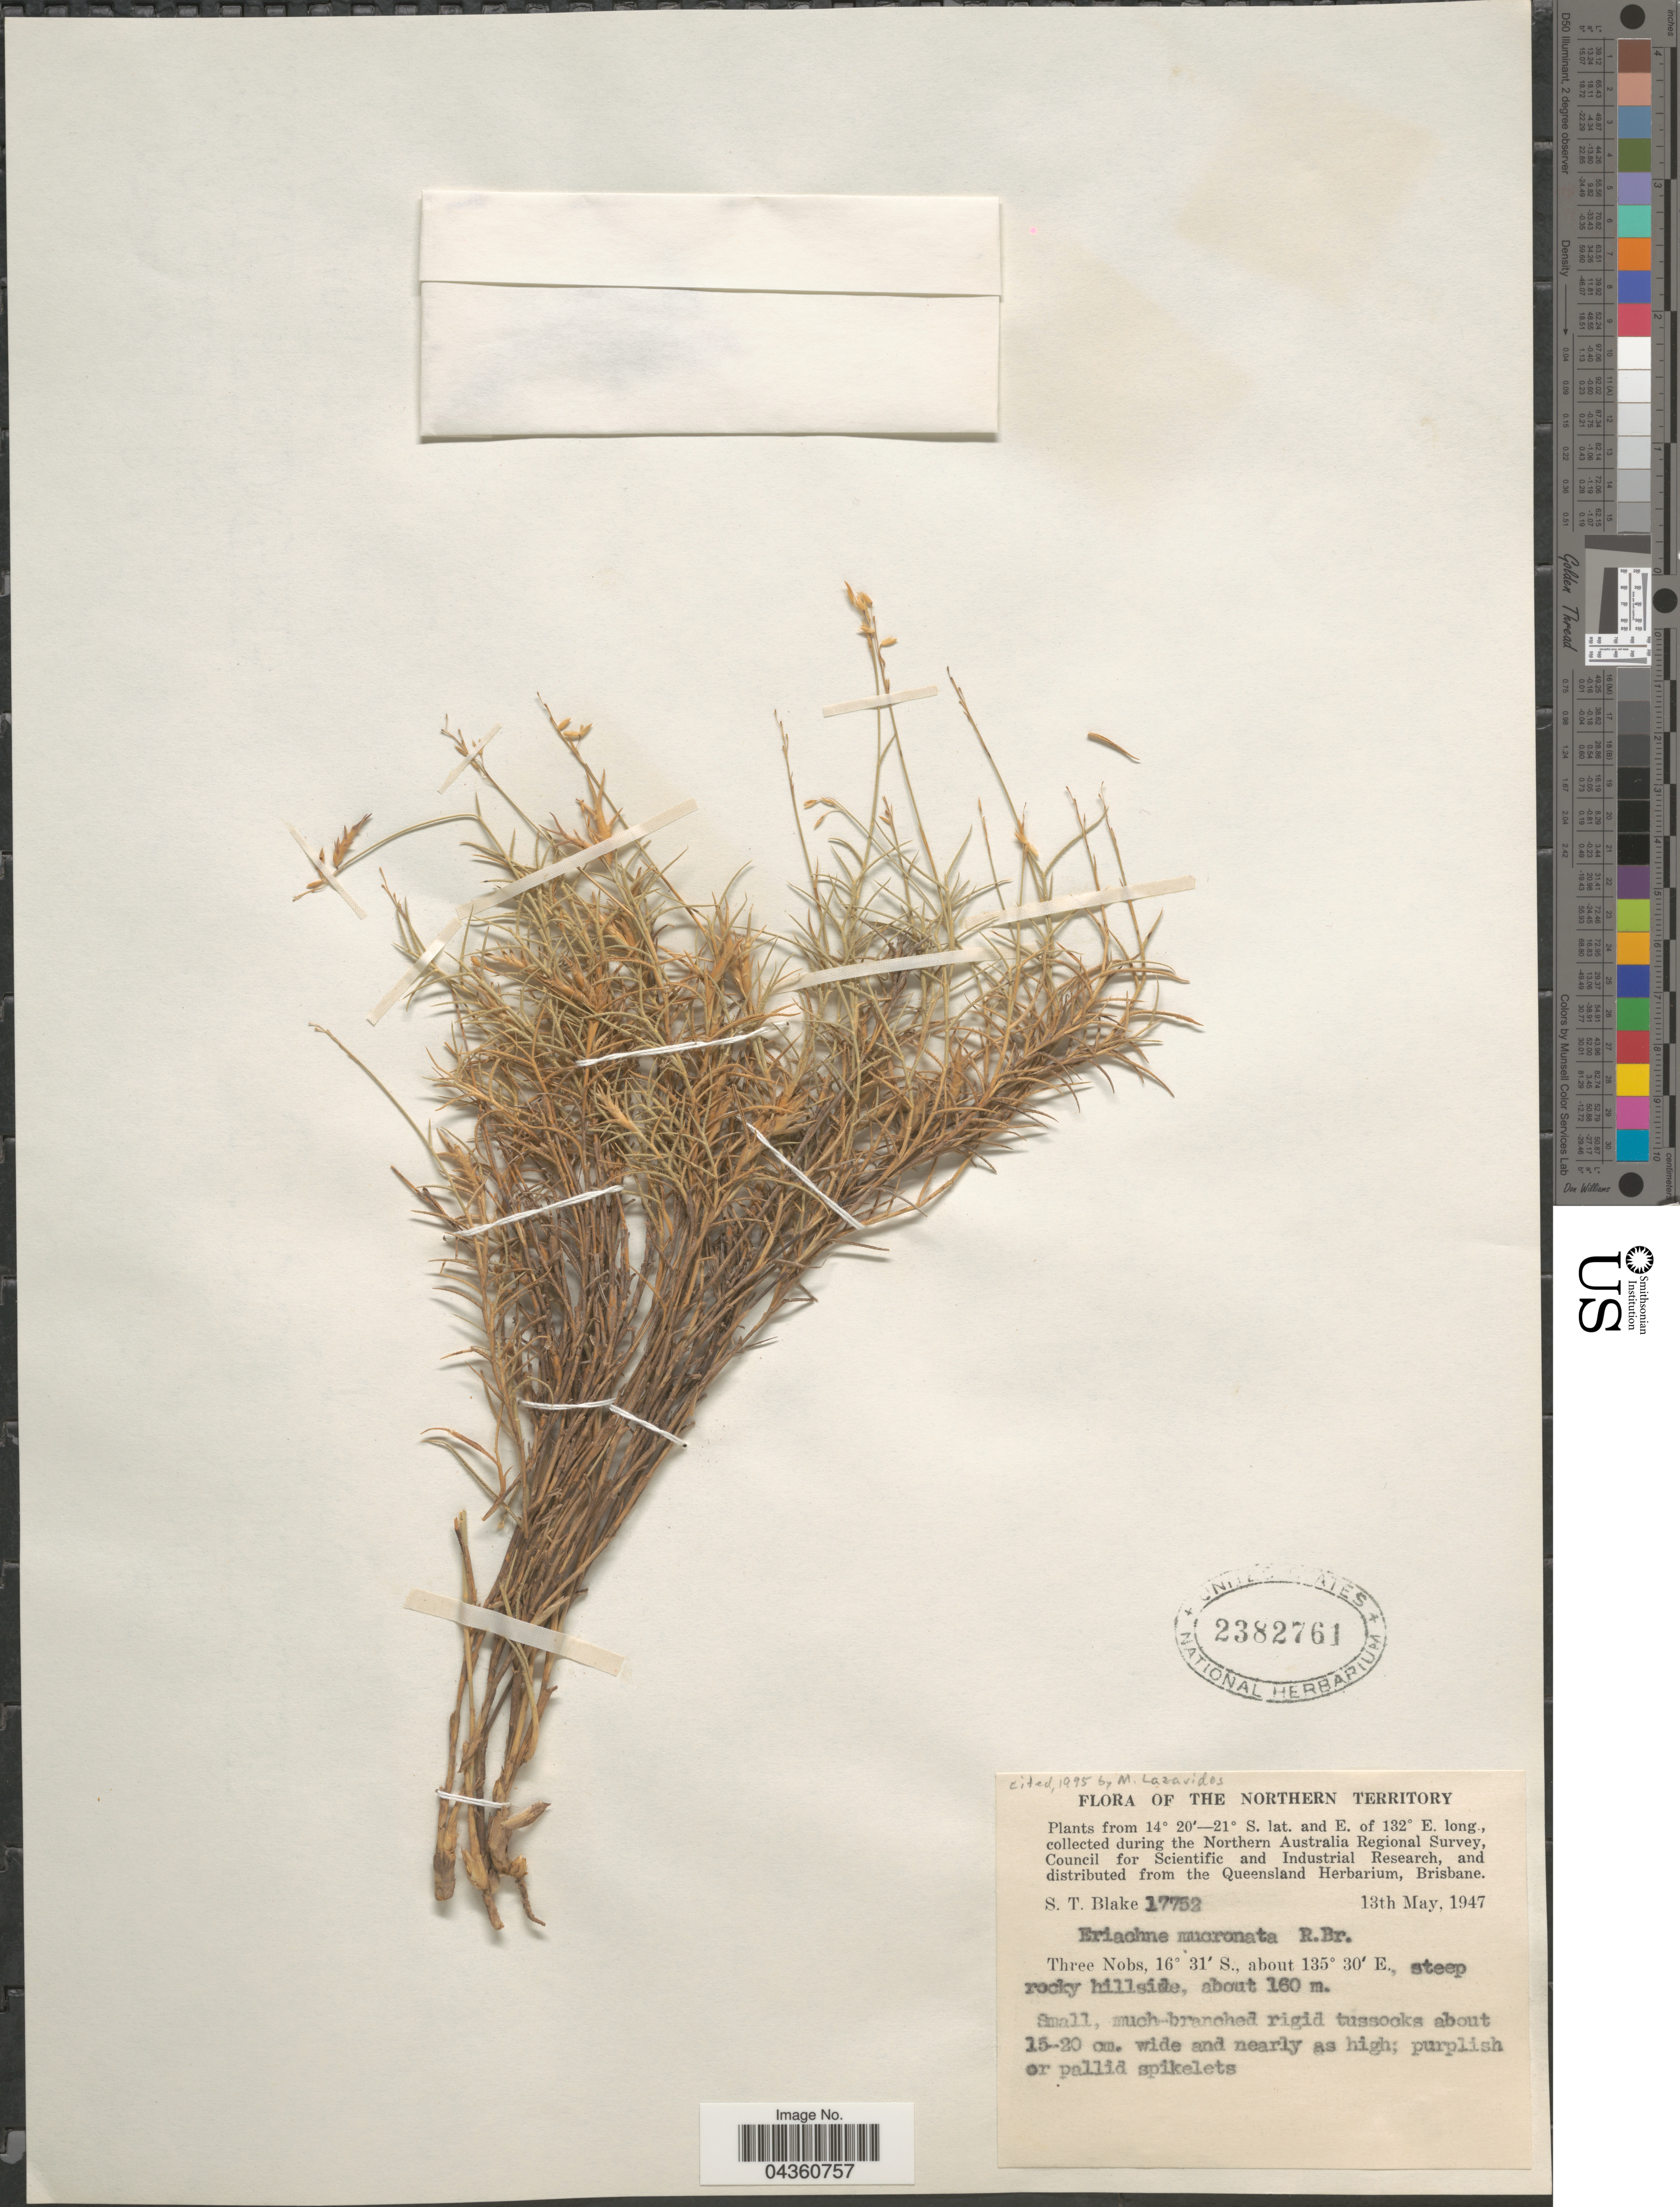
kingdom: Plantae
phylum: Tracheophyta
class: Liliopsida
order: Poales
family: Poaceae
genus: Eriachne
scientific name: Eriachne mucronata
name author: R. Br.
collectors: S. T. Blake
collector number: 17752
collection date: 1947-05-13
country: Australia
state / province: Northern Territory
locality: Northern Australia Regional Survey. Three Nobs, steep rocky hillside.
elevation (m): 160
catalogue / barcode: US 2382761